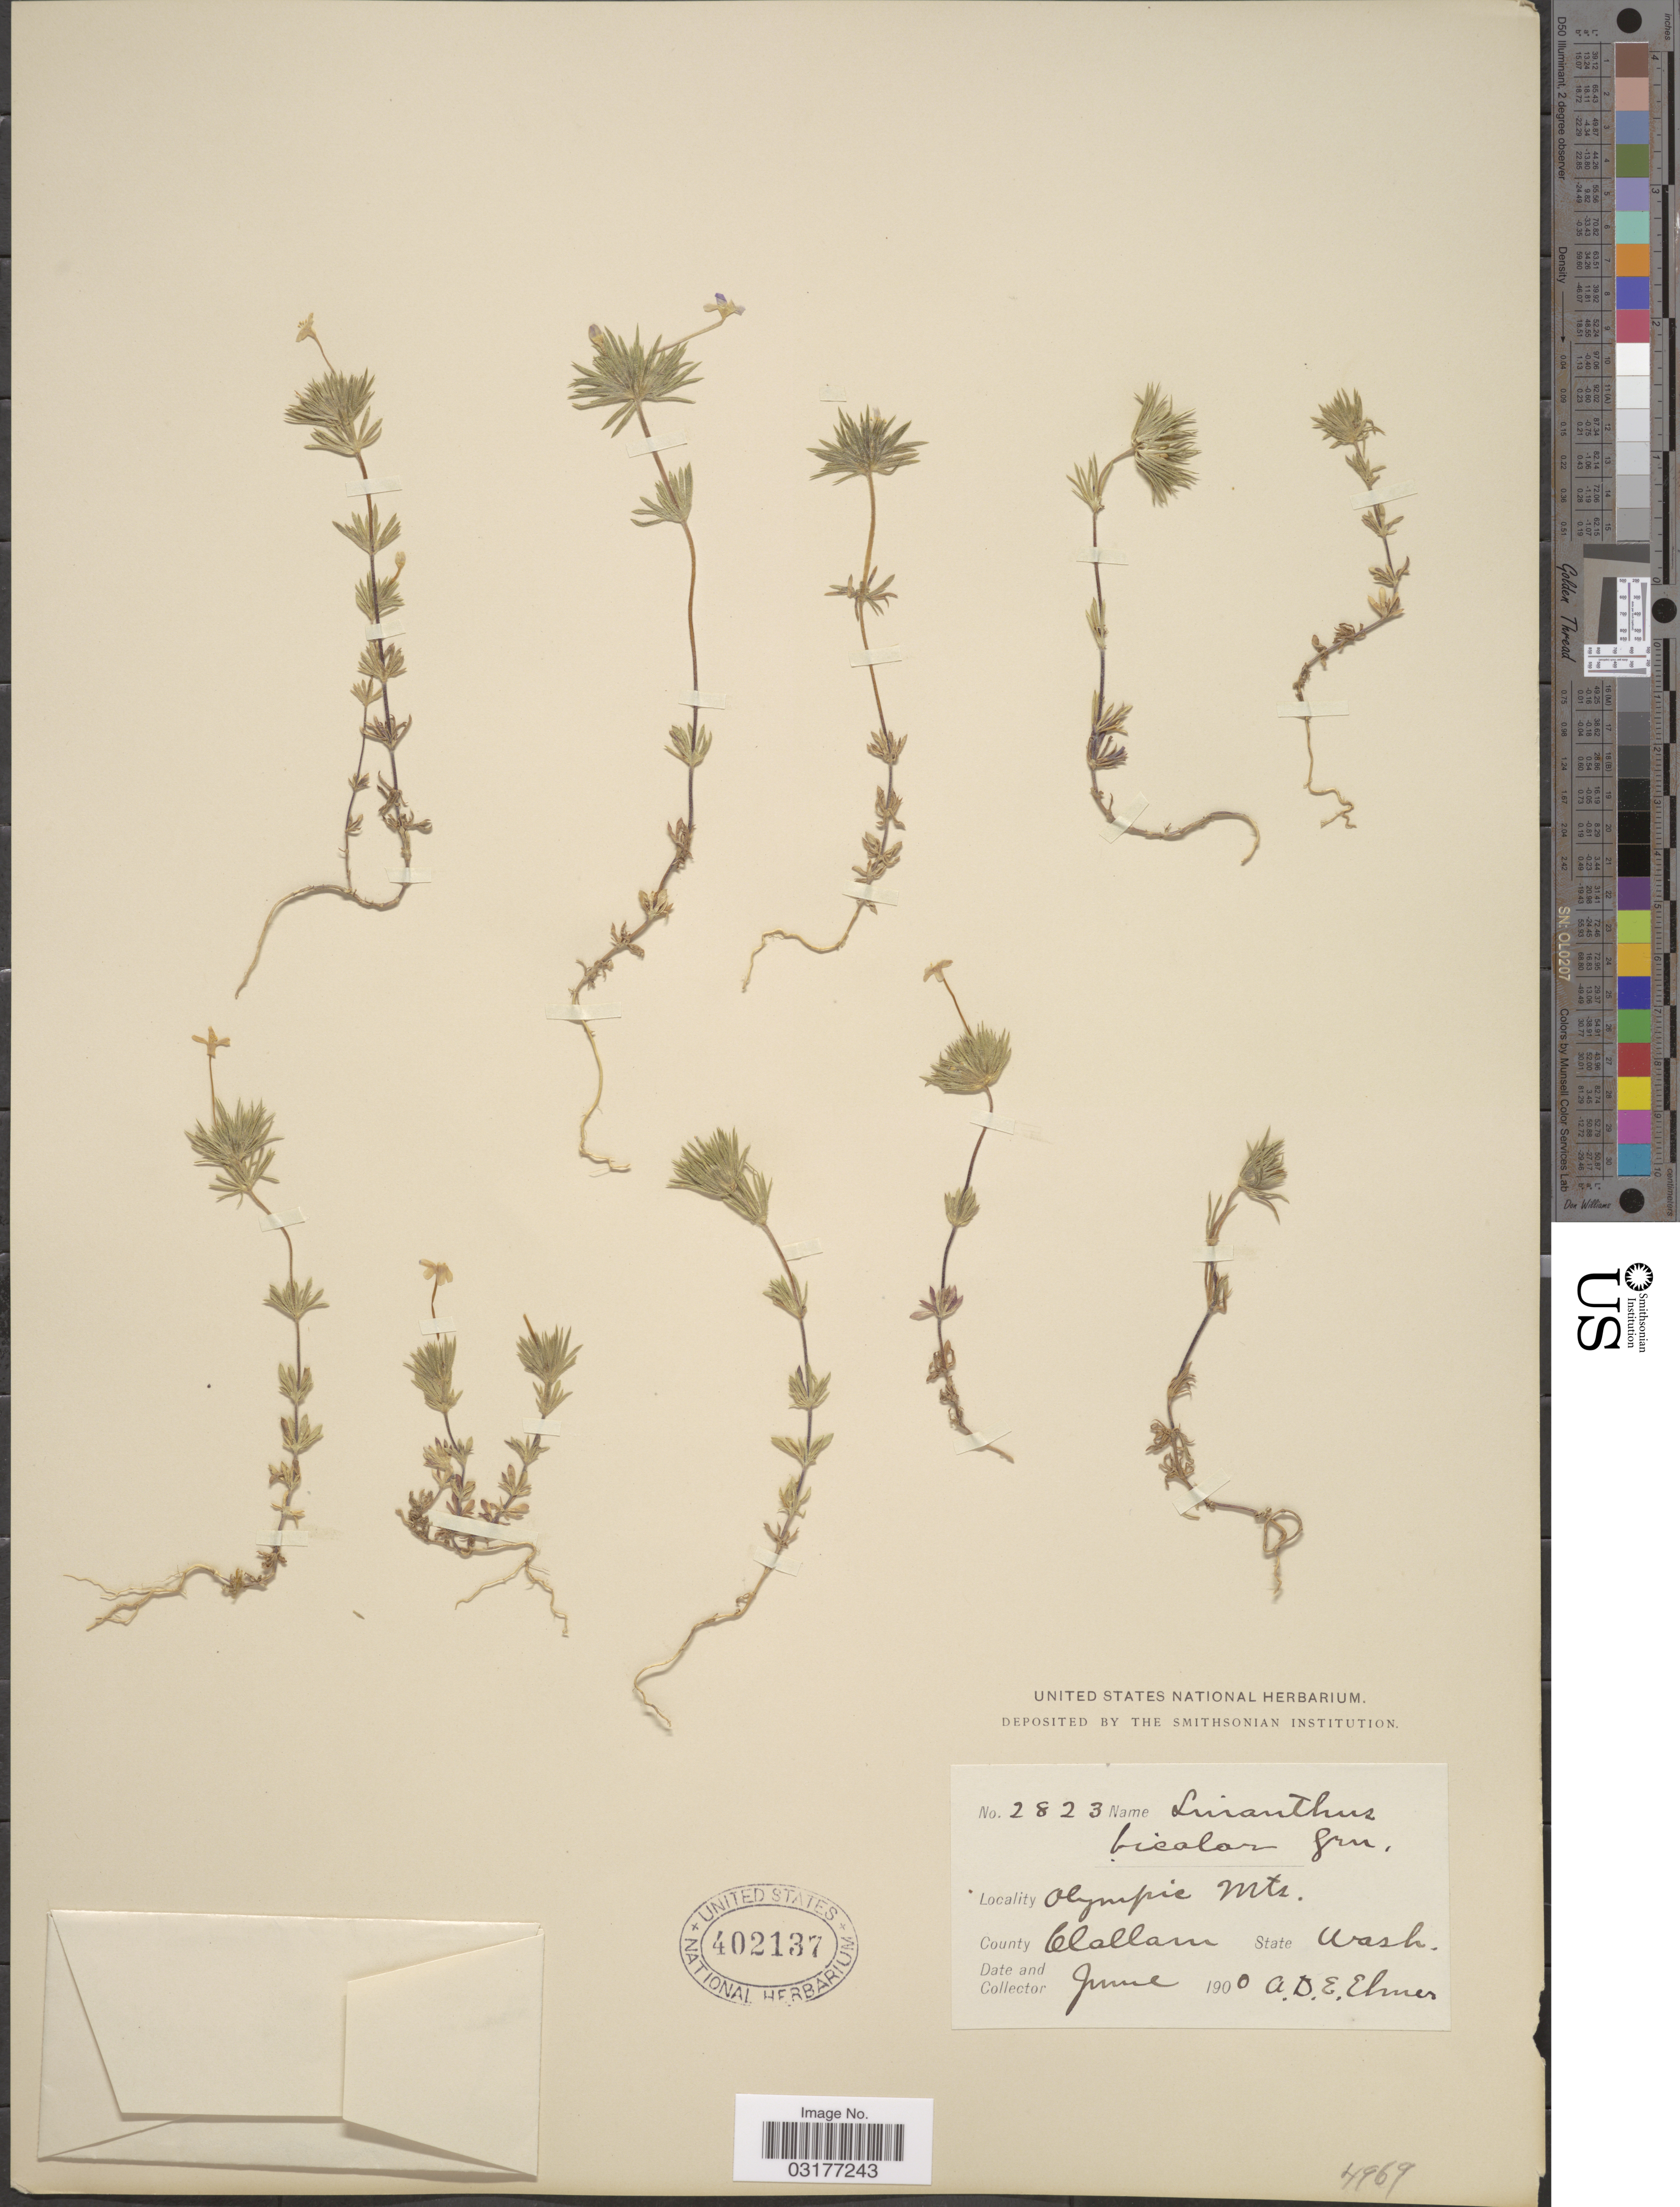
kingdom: Plantae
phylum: Tracheophyta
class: Magnoliopsida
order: Ericales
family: Polemoniaceae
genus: Leptosiphon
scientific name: Leptosiphon bicolor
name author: Nutt.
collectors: A. D. E. Elmer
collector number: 2823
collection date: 1900-06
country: United States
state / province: Washington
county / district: Clallam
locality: Olympic Mts. County Clallam.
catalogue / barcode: US 402137